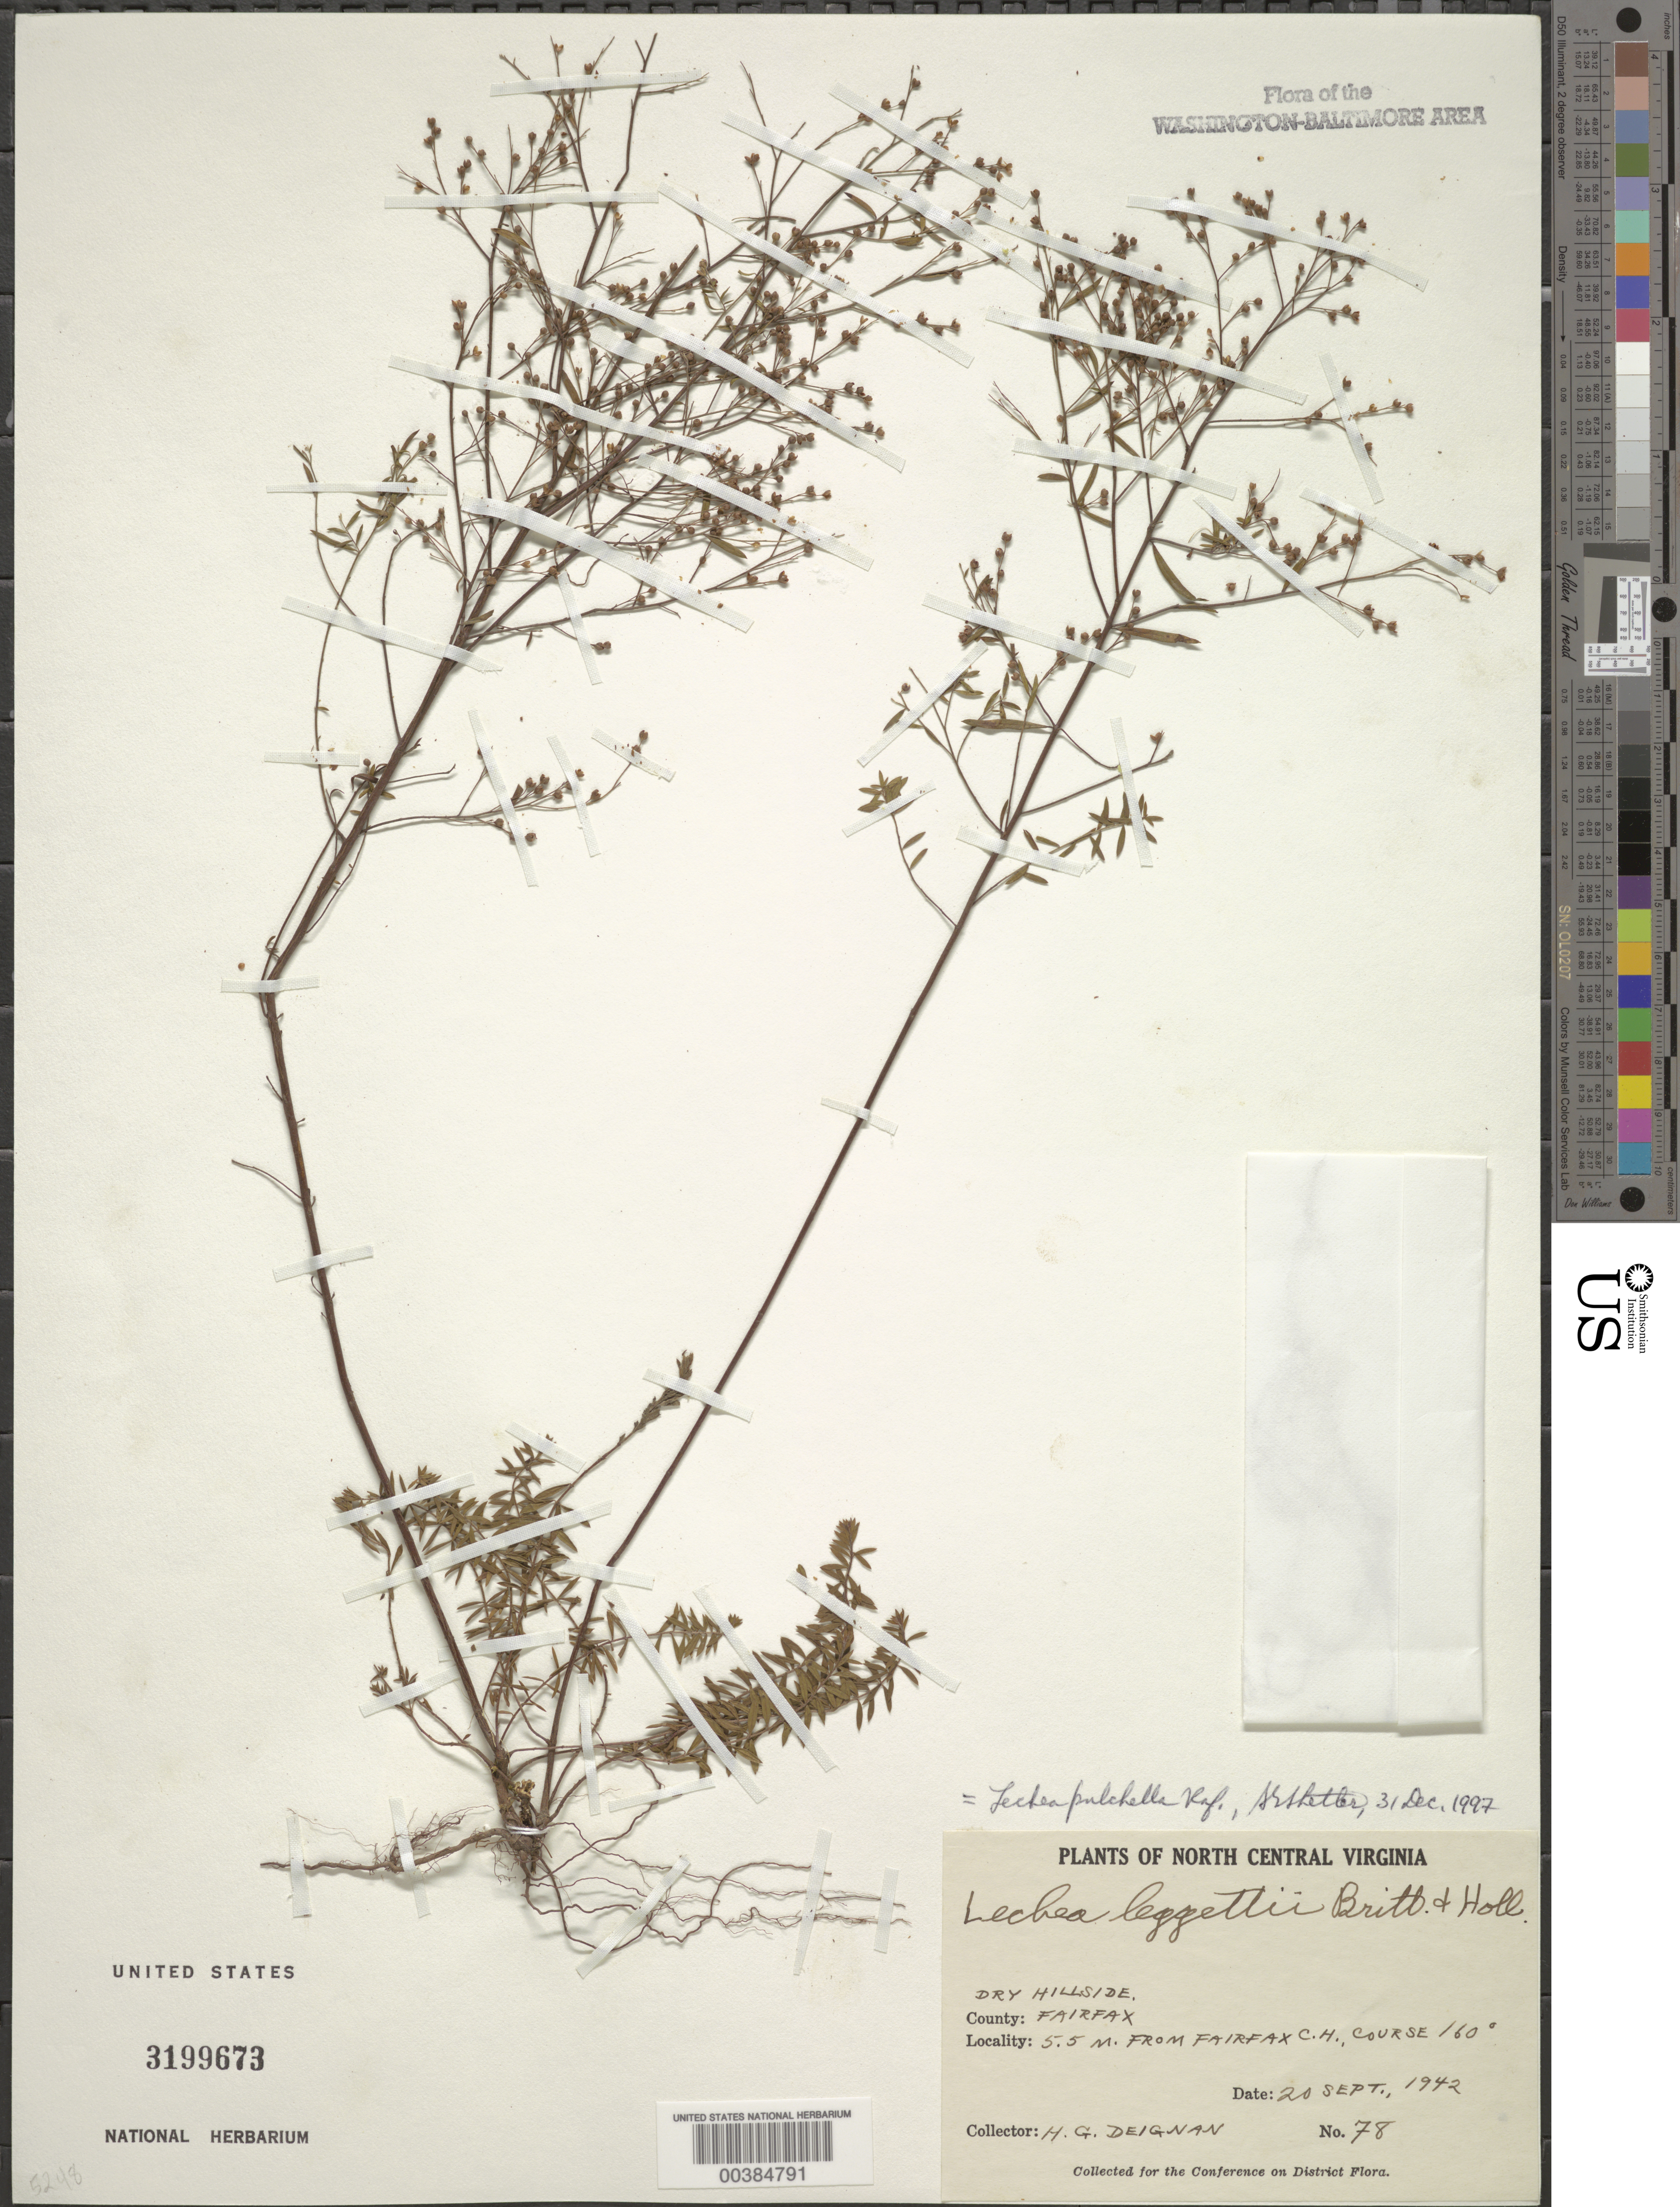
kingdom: Plantae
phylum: Tracheophyta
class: Magnoliopsida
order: Malvales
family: Cistaceae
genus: Lechea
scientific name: Lechea pulchella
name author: Raf.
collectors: H. Deignan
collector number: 78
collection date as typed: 20 Sep 1942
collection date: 1942-09-20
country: United States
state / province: Virginia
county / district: Fairfax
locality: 5.5 M from Fairfax County Court House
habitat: Dry hillside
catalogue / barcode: US 3199673